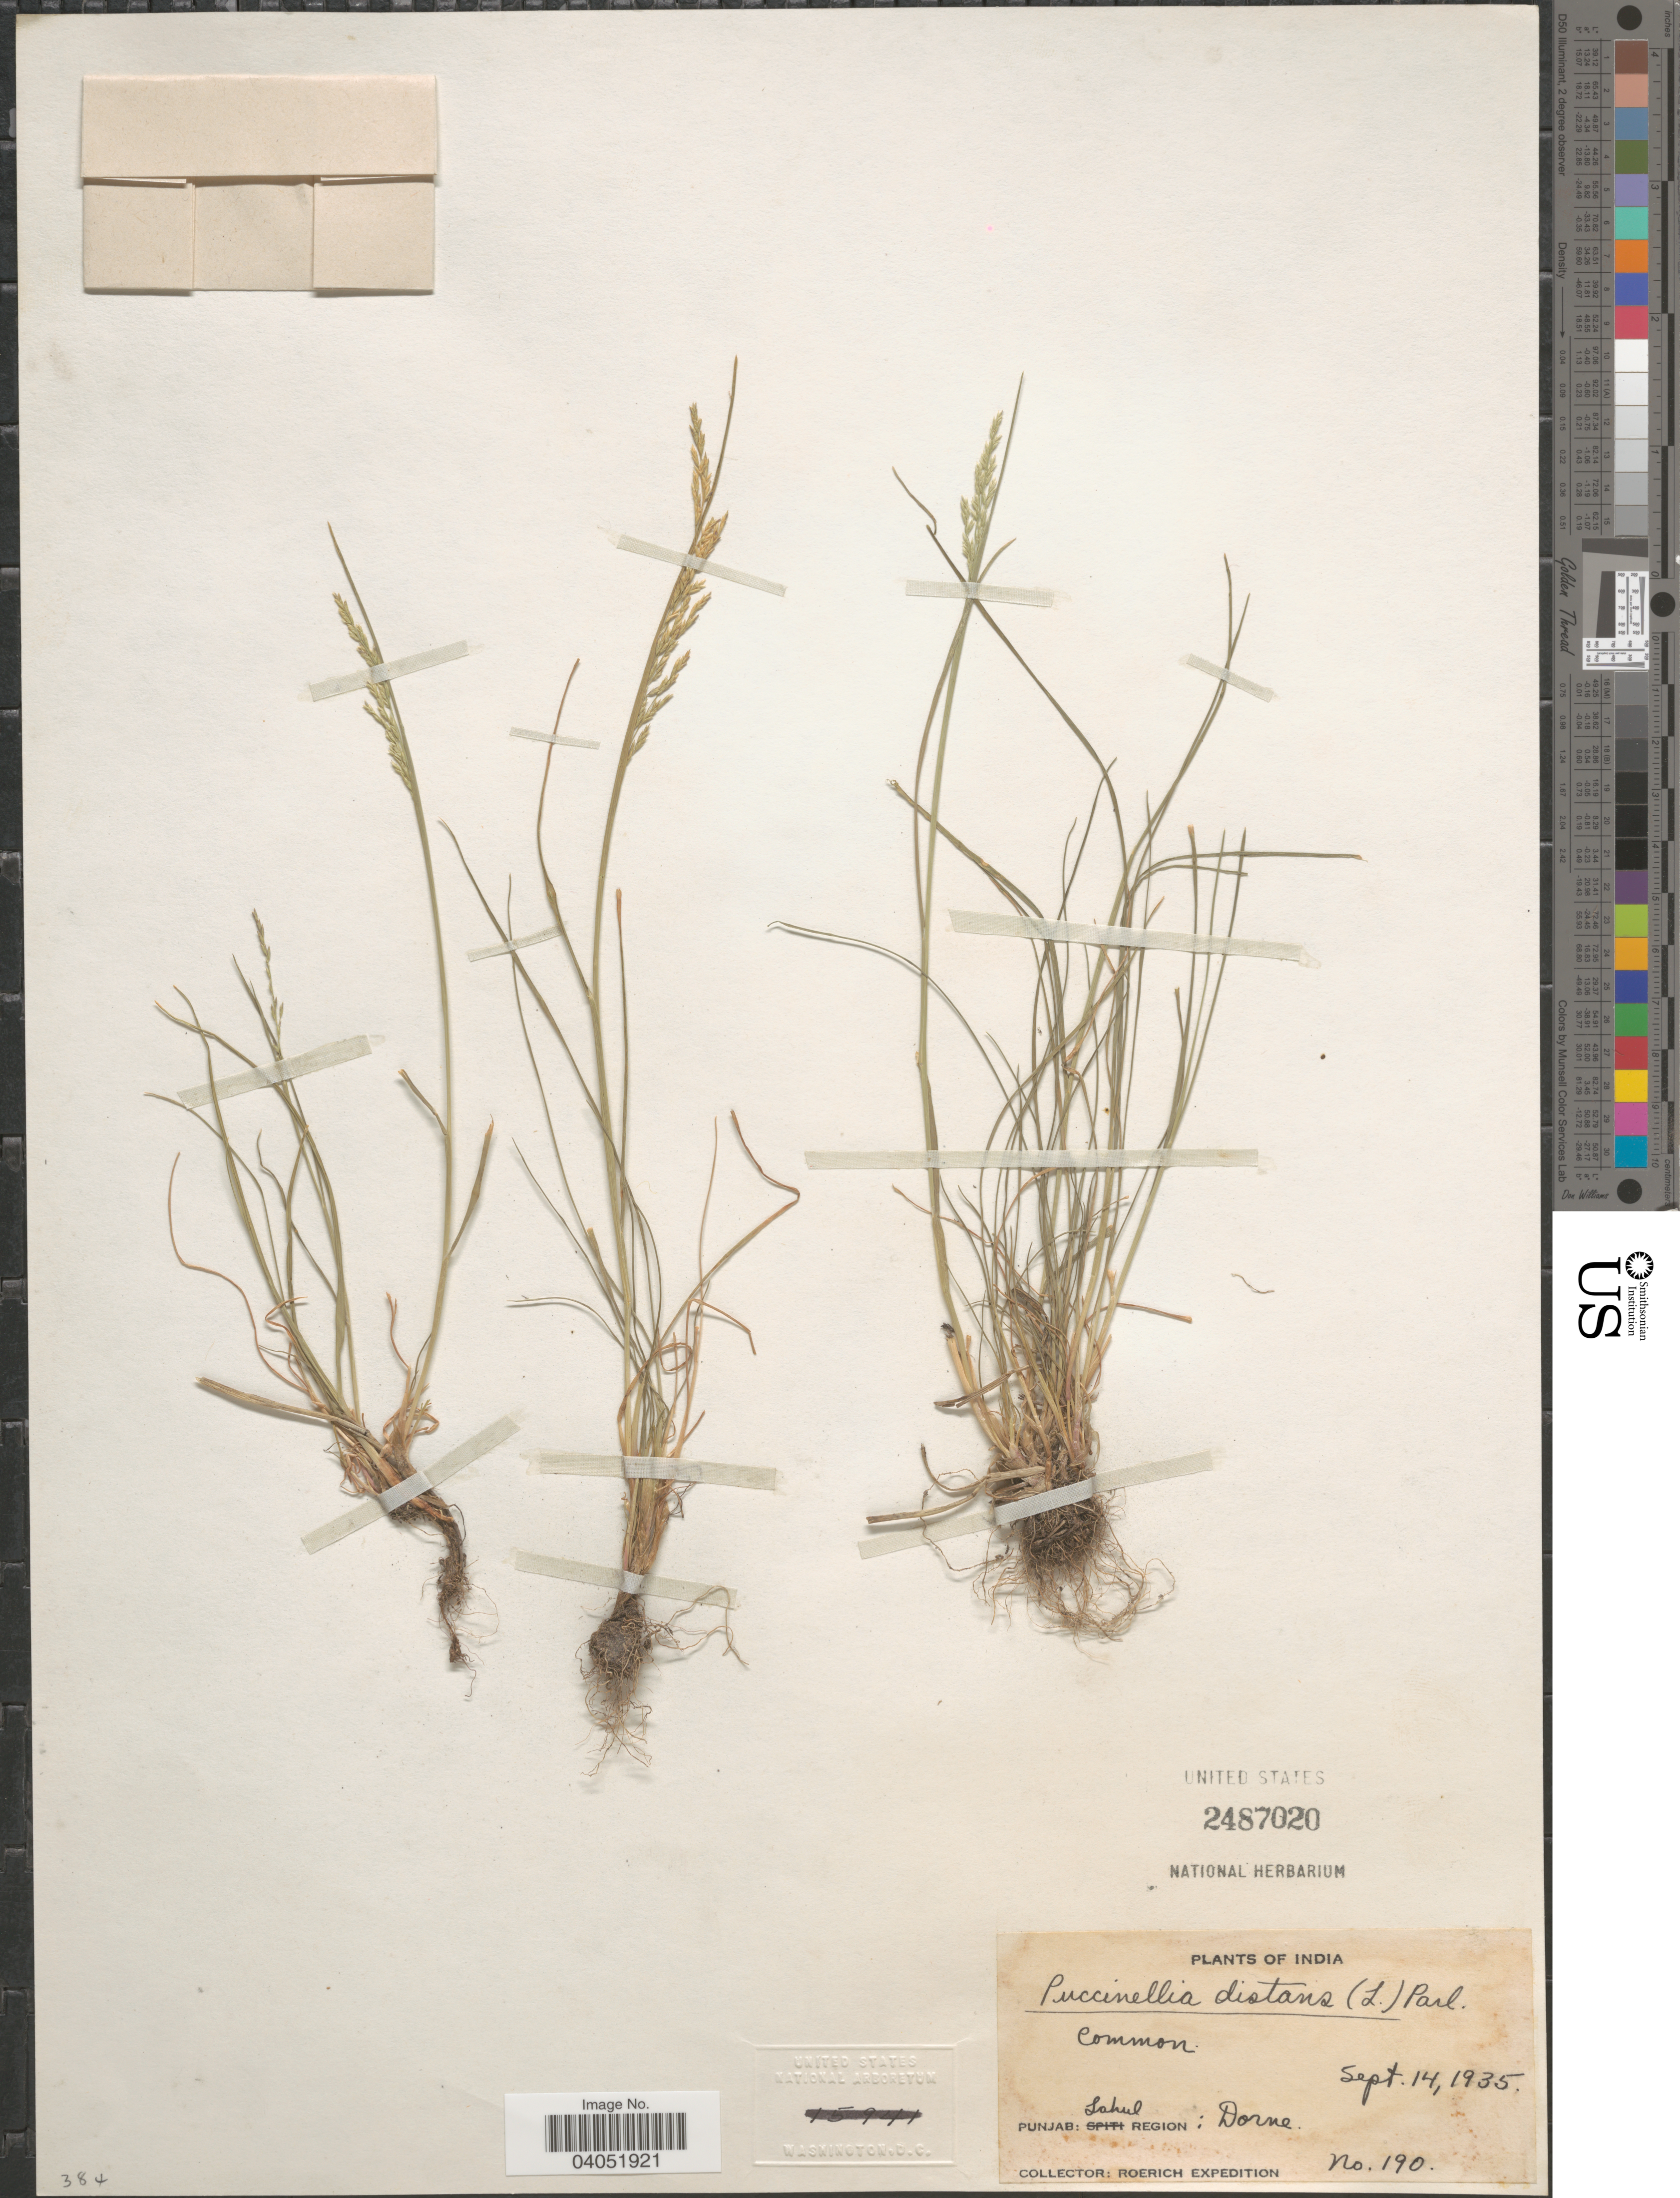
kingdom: Plantae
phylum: Tracheophyta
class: Liliopsida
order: Poales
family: Poaceae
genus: Puccinellia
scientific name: Puccinellia distans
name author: (Jacq.) Parl.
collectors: Roerich Expedition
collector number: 190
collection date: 1935-09-14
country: India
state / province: Punjab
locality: Lahul Region: Dorne.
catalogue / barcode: US 2487020